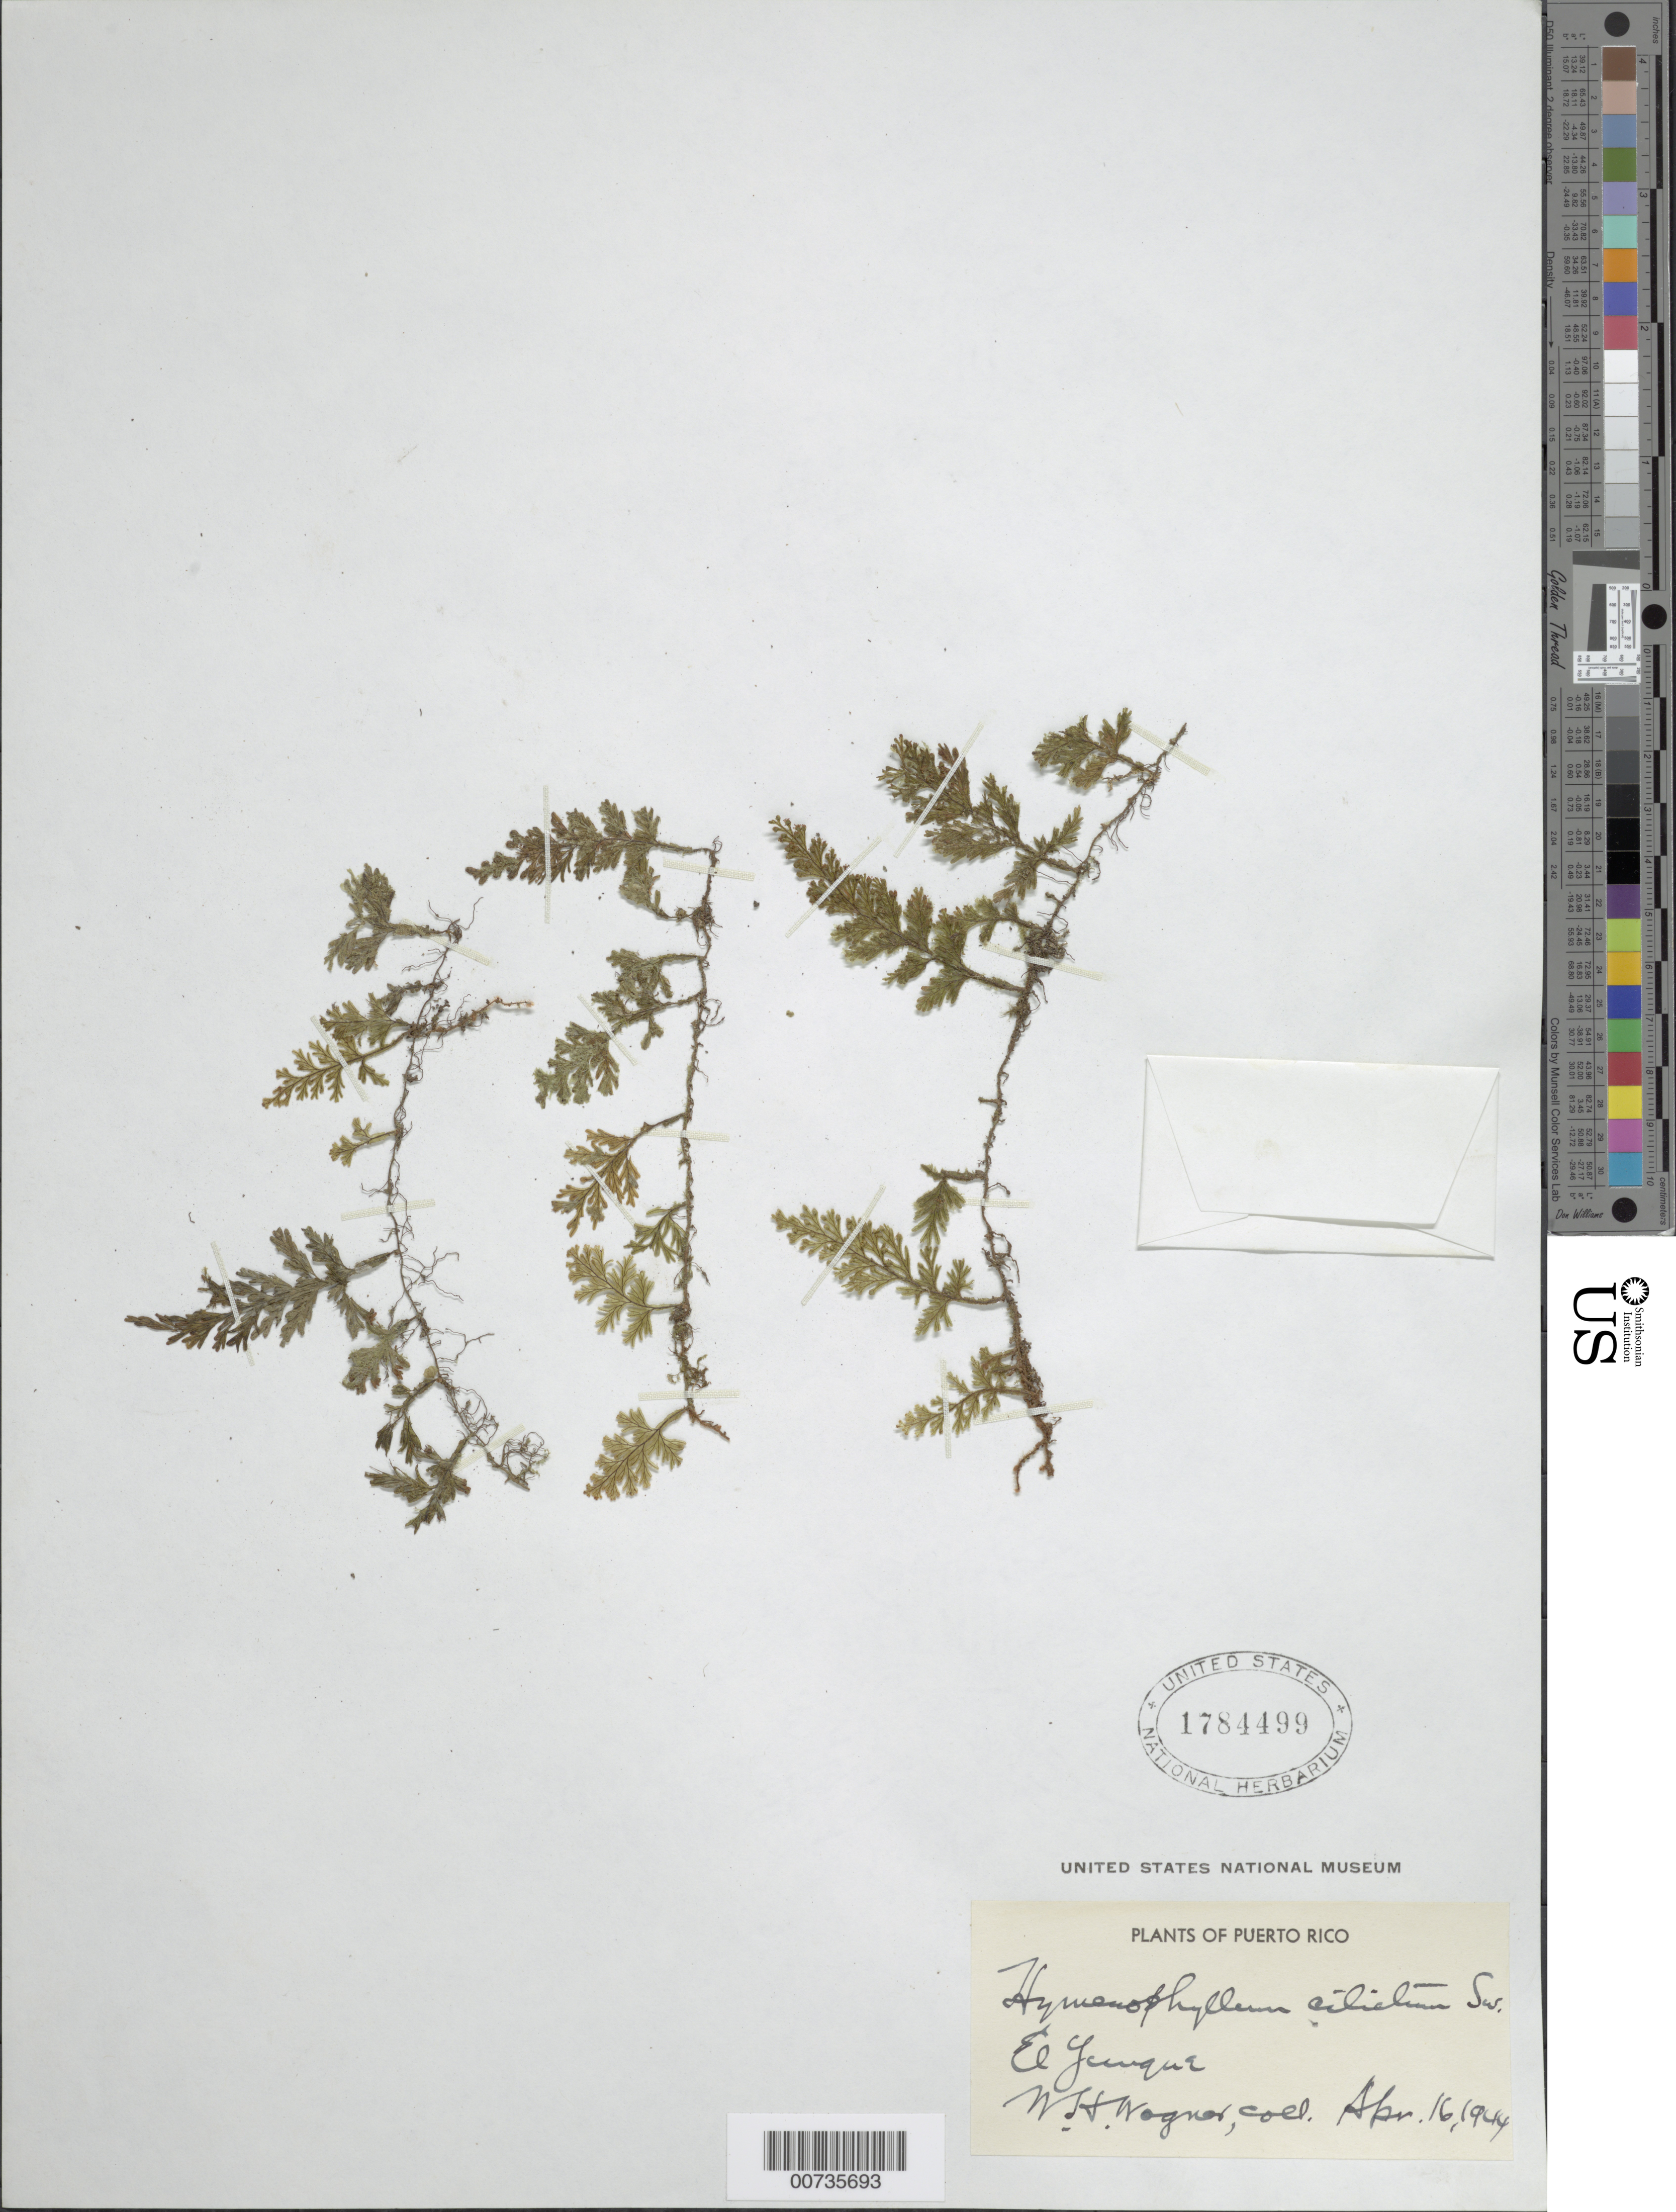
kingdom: Plantae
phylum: Tracheophyta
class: Polypodiopsida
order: Hymenophyllales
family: Hymenophyllaceae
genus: Hymenophyllum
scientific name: Hymenophyllum hirsutum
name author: (L.) Sw.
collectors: W. H. Wagner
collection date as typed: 16 Apr 1944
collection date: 1944-04-16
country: Puerto Rico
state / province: Río Grande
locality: El Yunque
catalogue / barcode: US 1784499